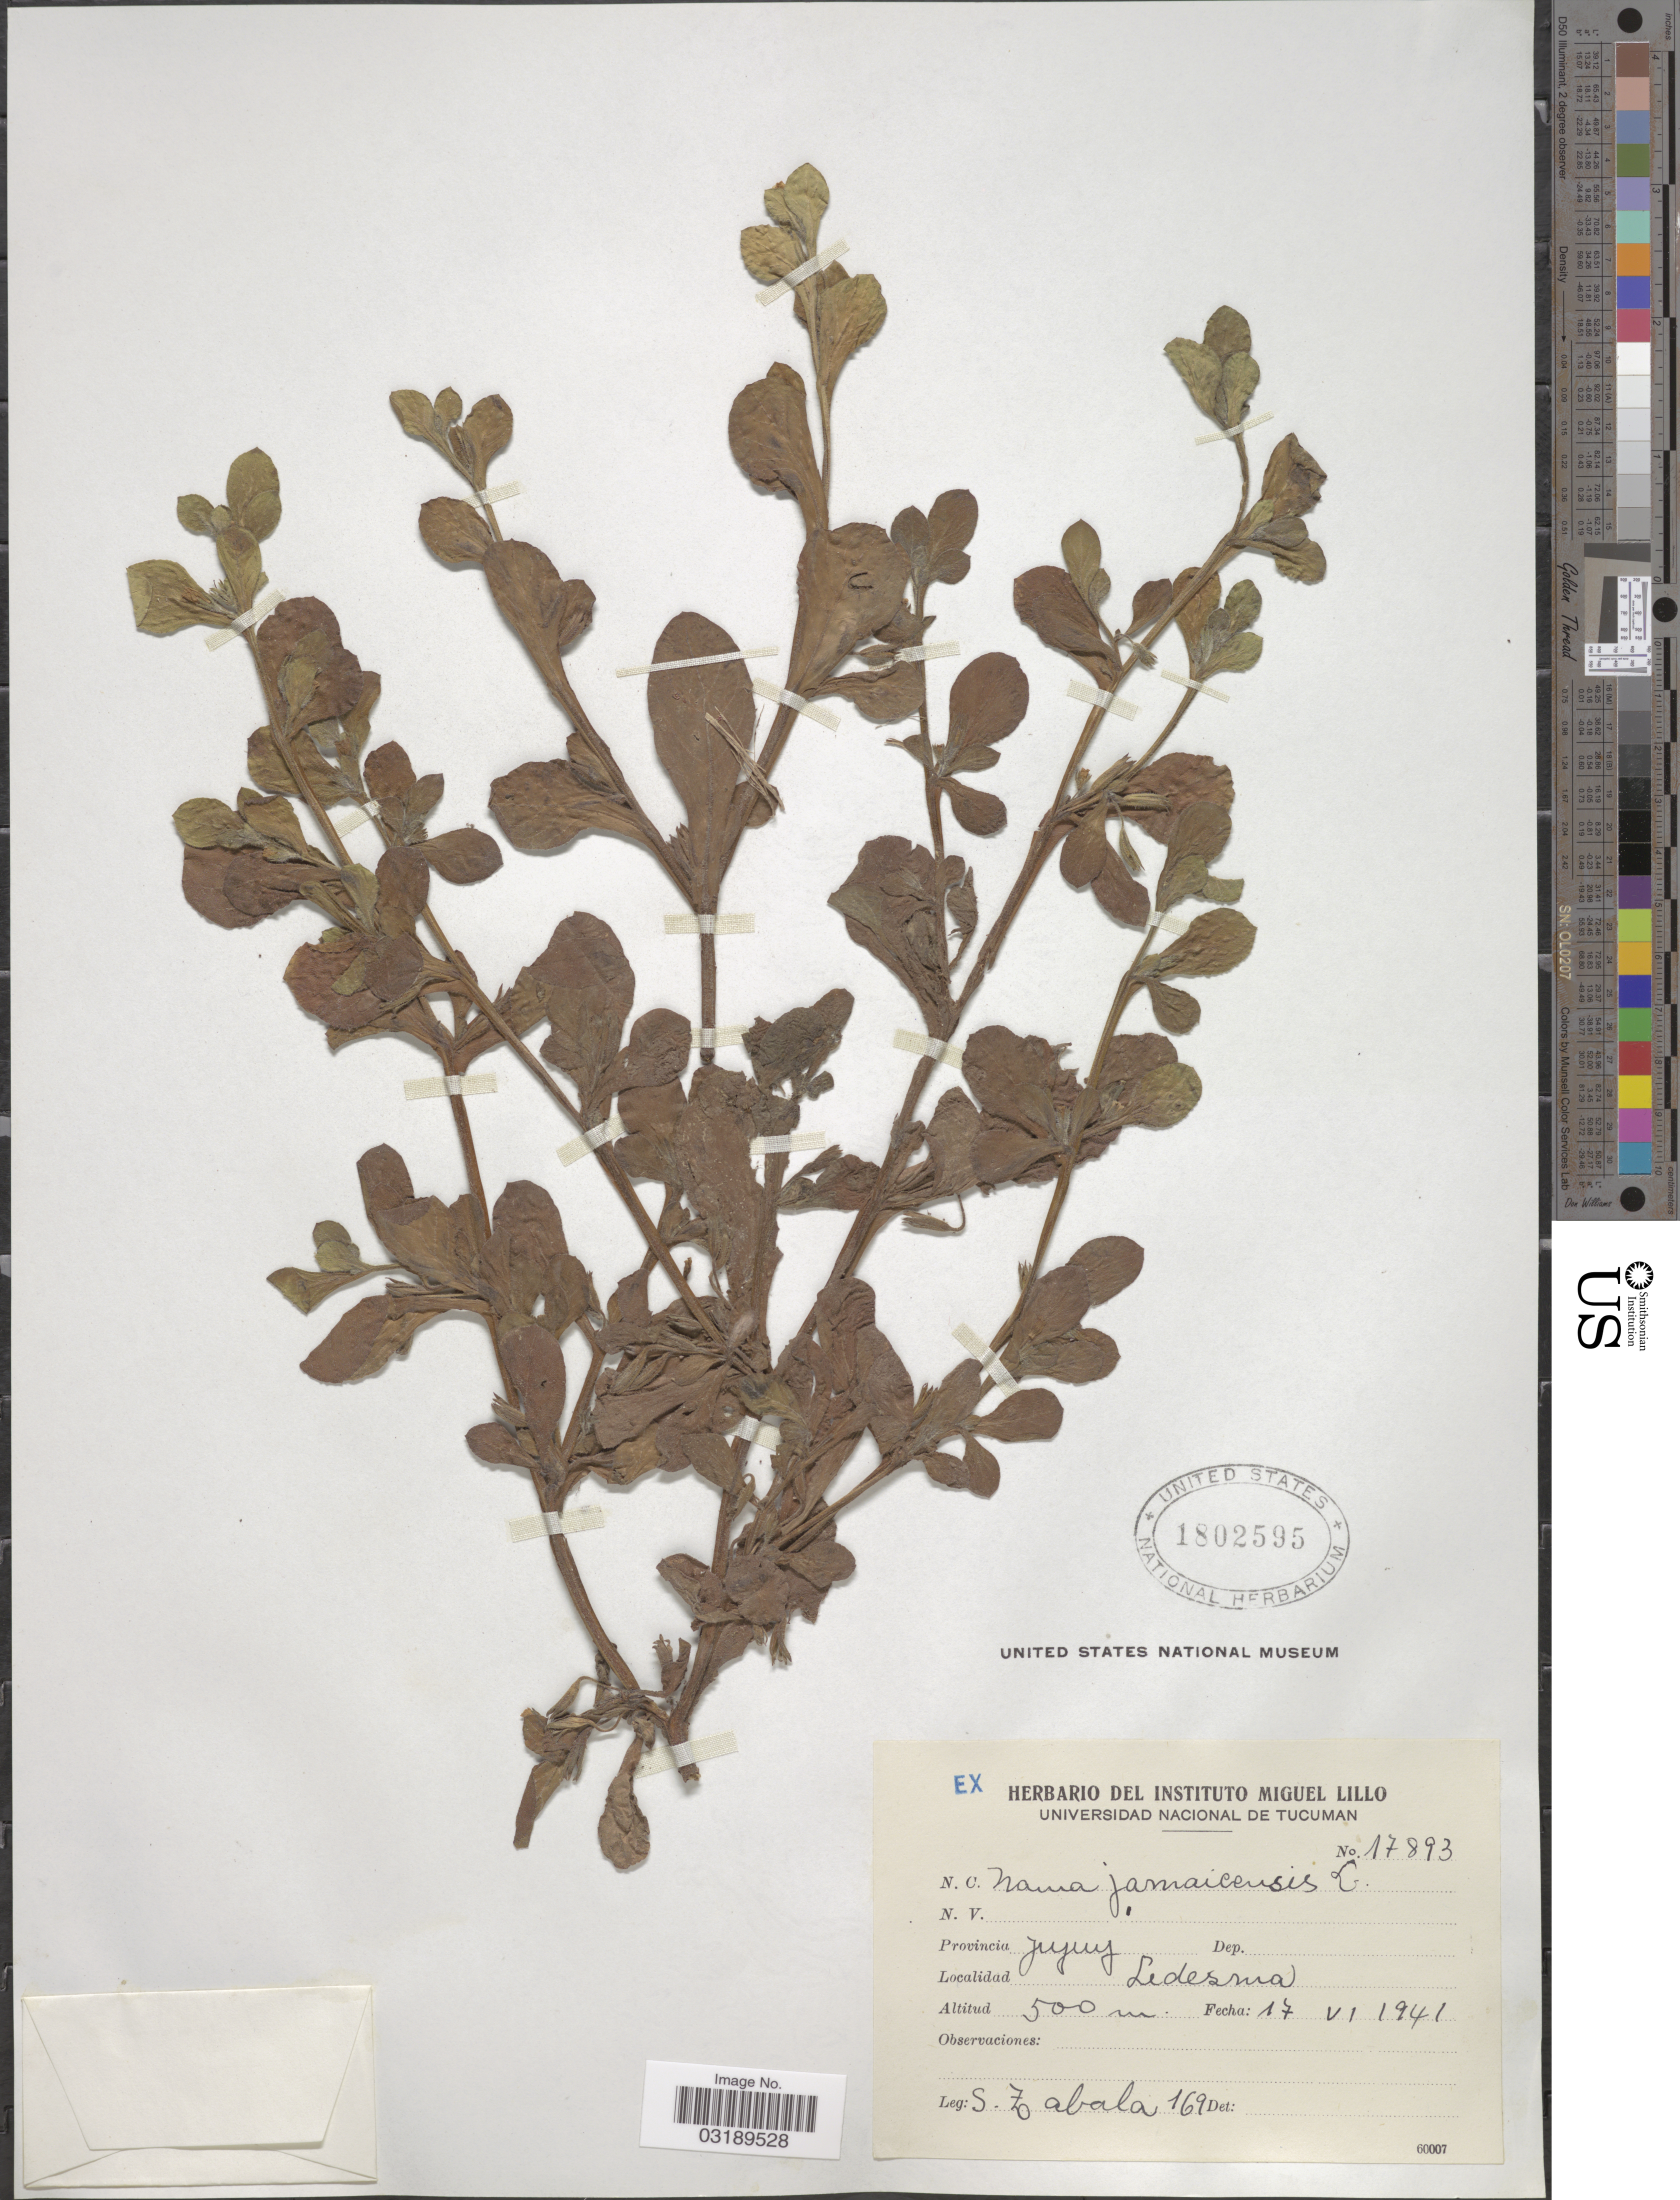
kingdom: Plantae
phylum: Tracheophyta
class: Magnoliopsida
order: Boraginales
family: Namaceae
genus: Nama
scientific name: Nama jamaicensis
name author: L.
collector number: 169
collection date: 1941-06-17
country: Argentina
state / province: Jujuy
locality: Ledesma.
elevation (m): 500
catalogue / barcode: US 1802595